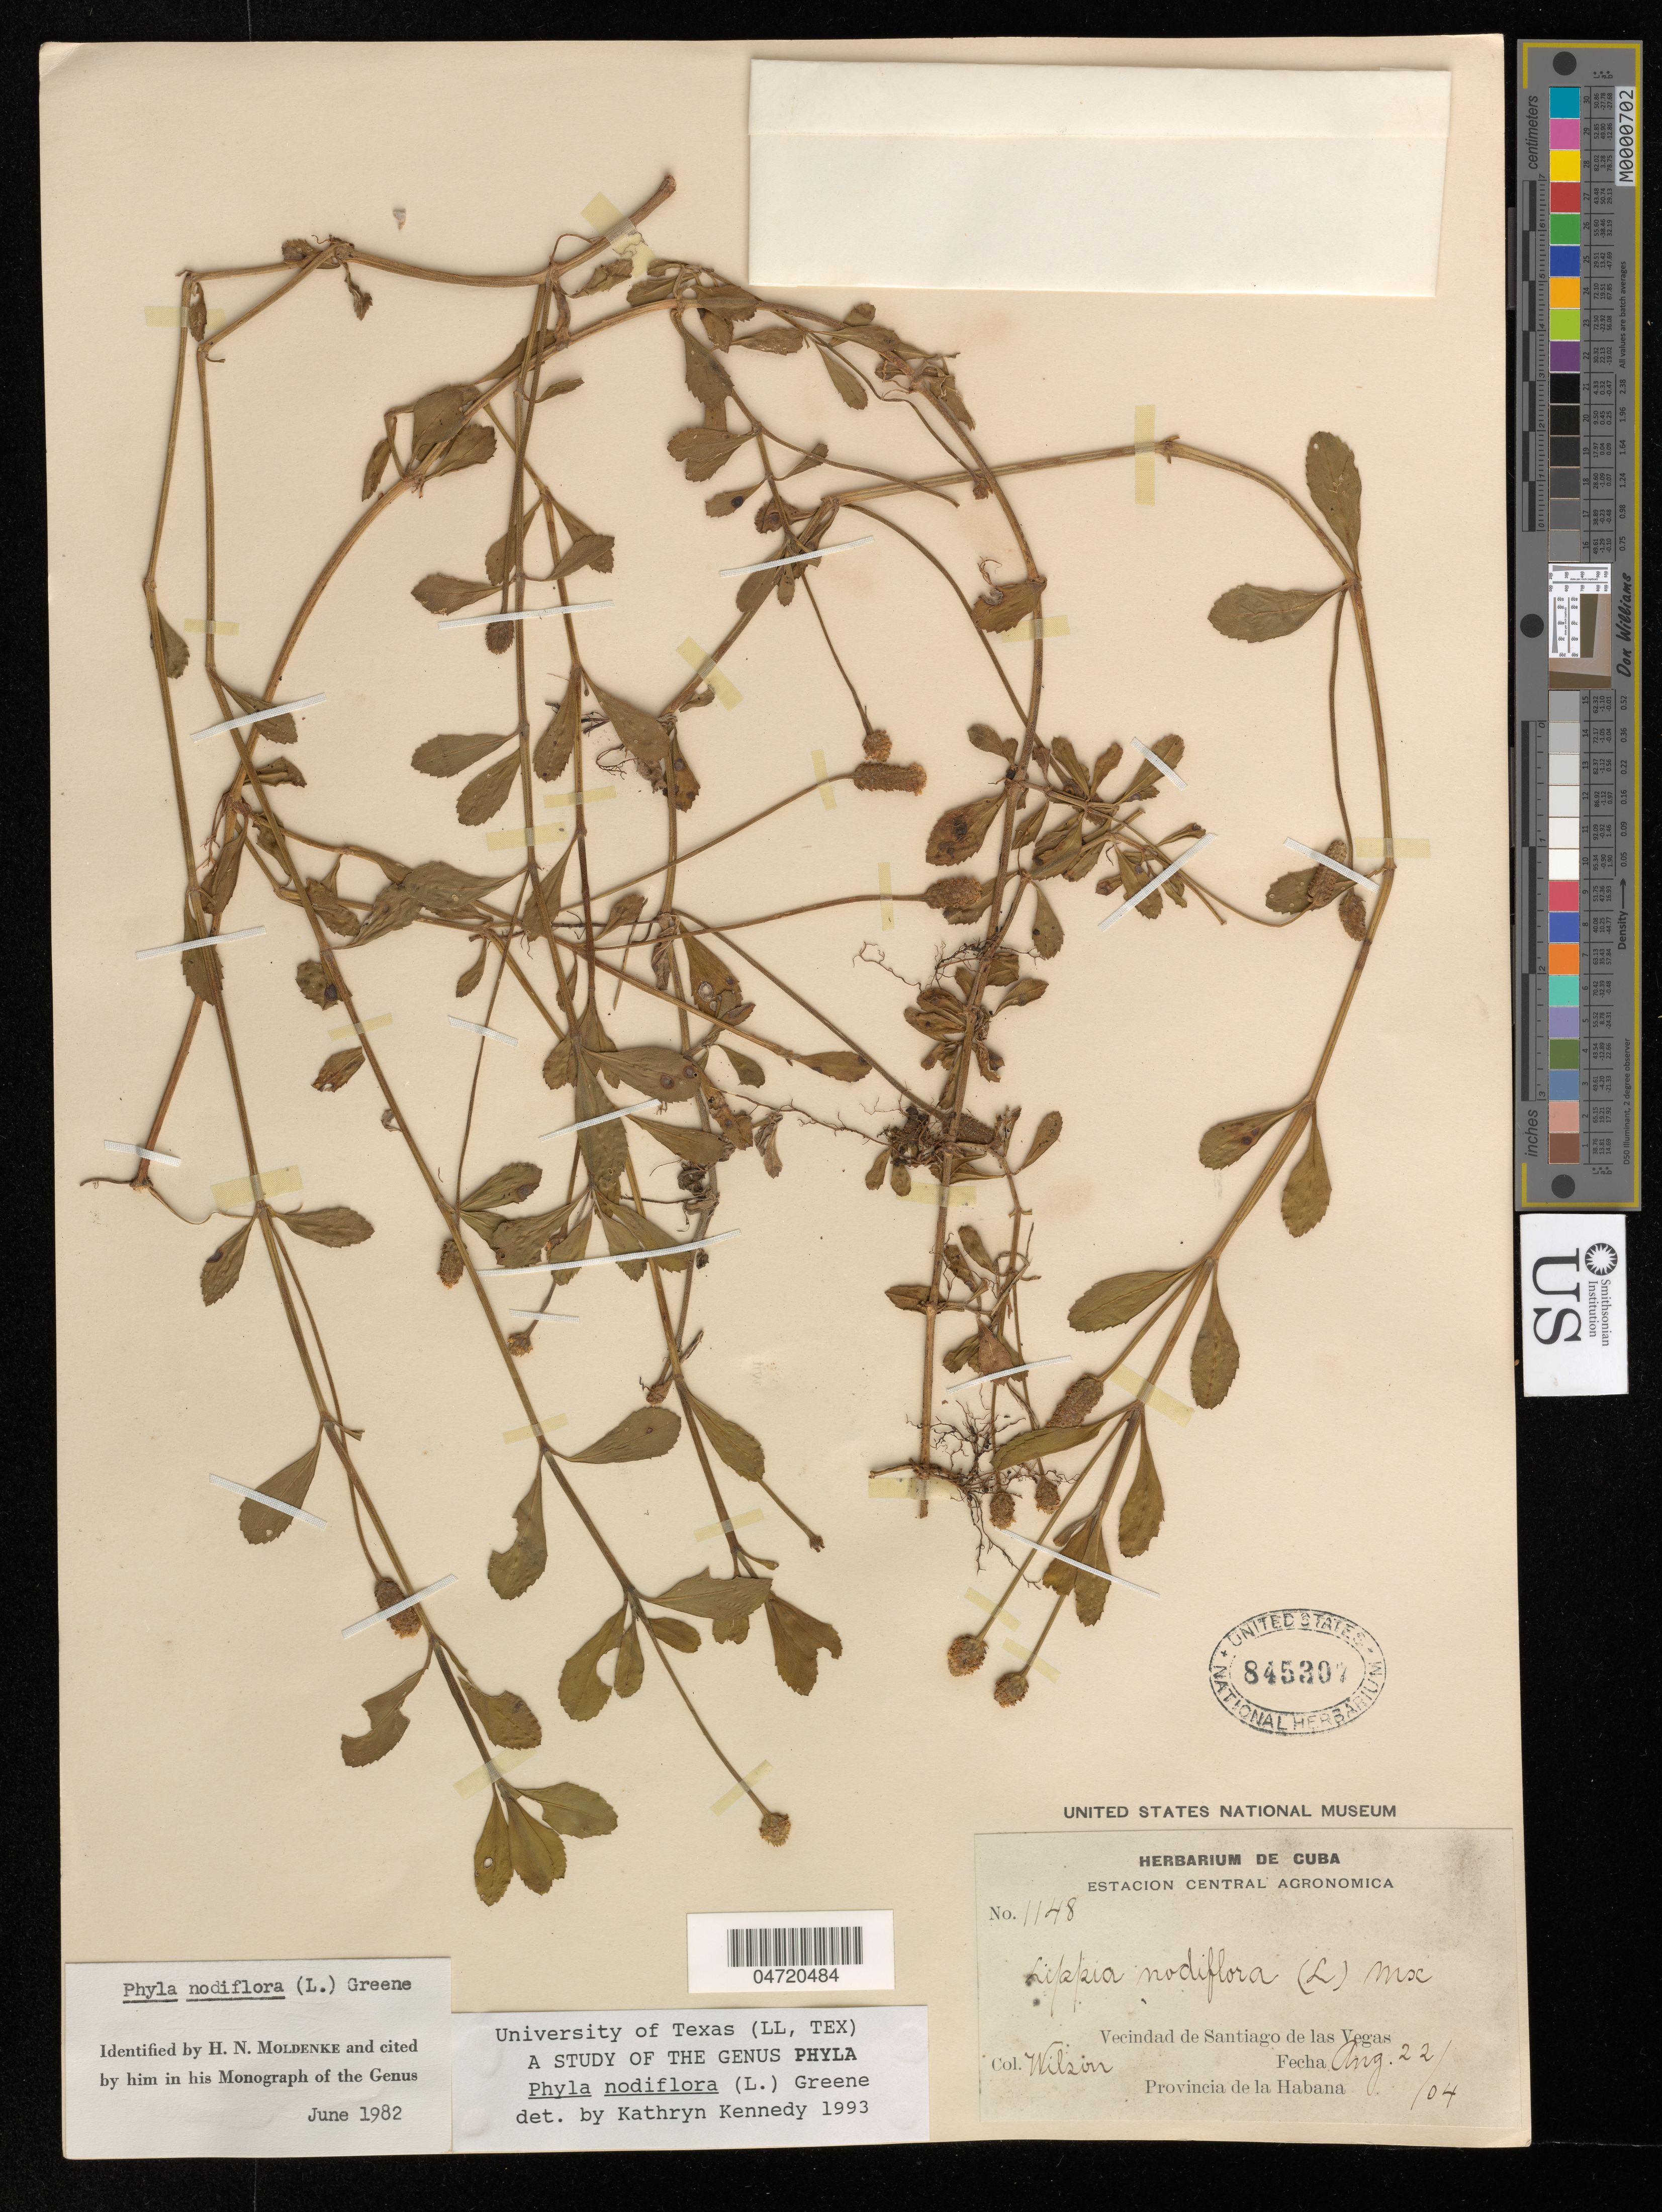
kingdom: Plantae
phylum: Tracheophyta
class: Magnoliopsida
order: Lamiales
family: Verbenaceae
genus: Phyla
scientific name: Phyla nodiflora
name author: (L.) Greene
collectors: Wilson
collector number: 1148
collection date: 1904-08-22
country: Cuba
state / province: La Habana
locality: Vecindad de Santiago de las Vegas.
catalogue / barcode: US 845307